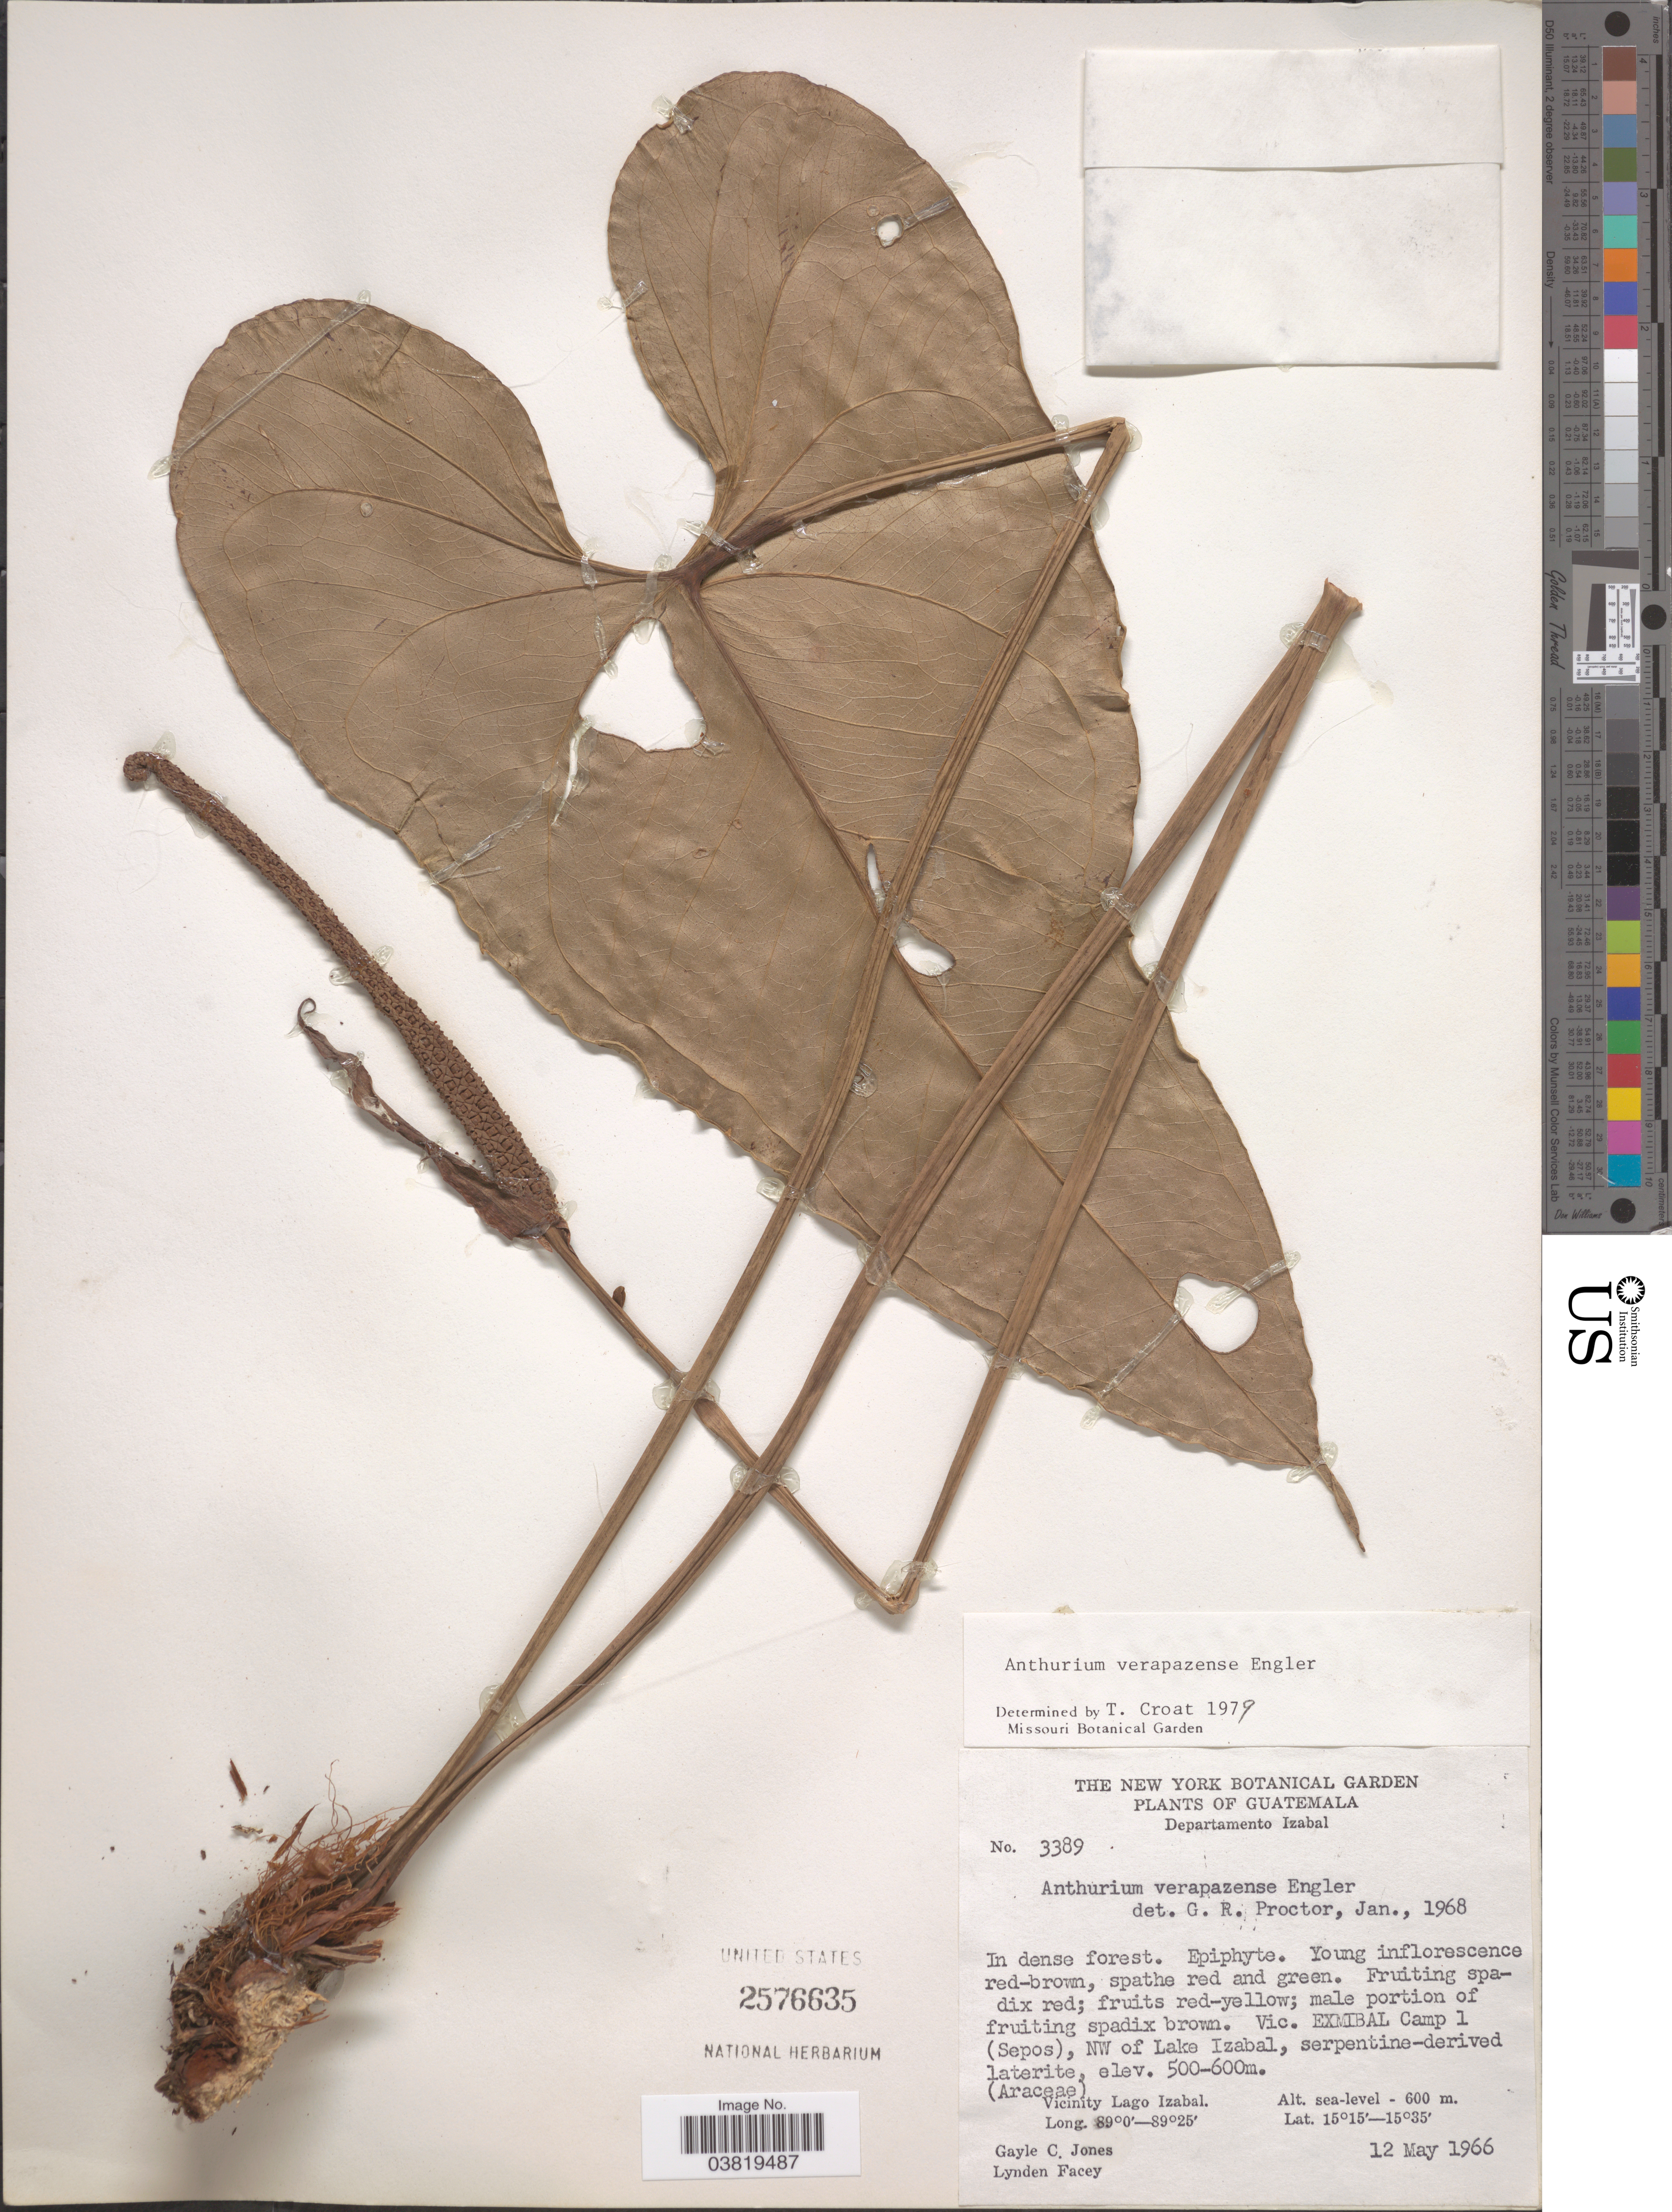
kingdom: Plantae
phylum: Tracheophyta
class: Liliopsida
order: Alismatales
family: Araceae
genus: Anthurium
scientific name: Anthurium verapazense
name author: Engl.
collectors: G. C. Jones & L. Facey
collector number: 3389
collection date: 1966-05-12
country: Guatemala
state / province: Izabal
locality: Departamento Izabal. Vic. Exmibal Camp 1 (Sepos), NW of Lake Izabal. Vicinity Lago Izabal.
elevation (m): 500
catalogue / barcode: US 2576635